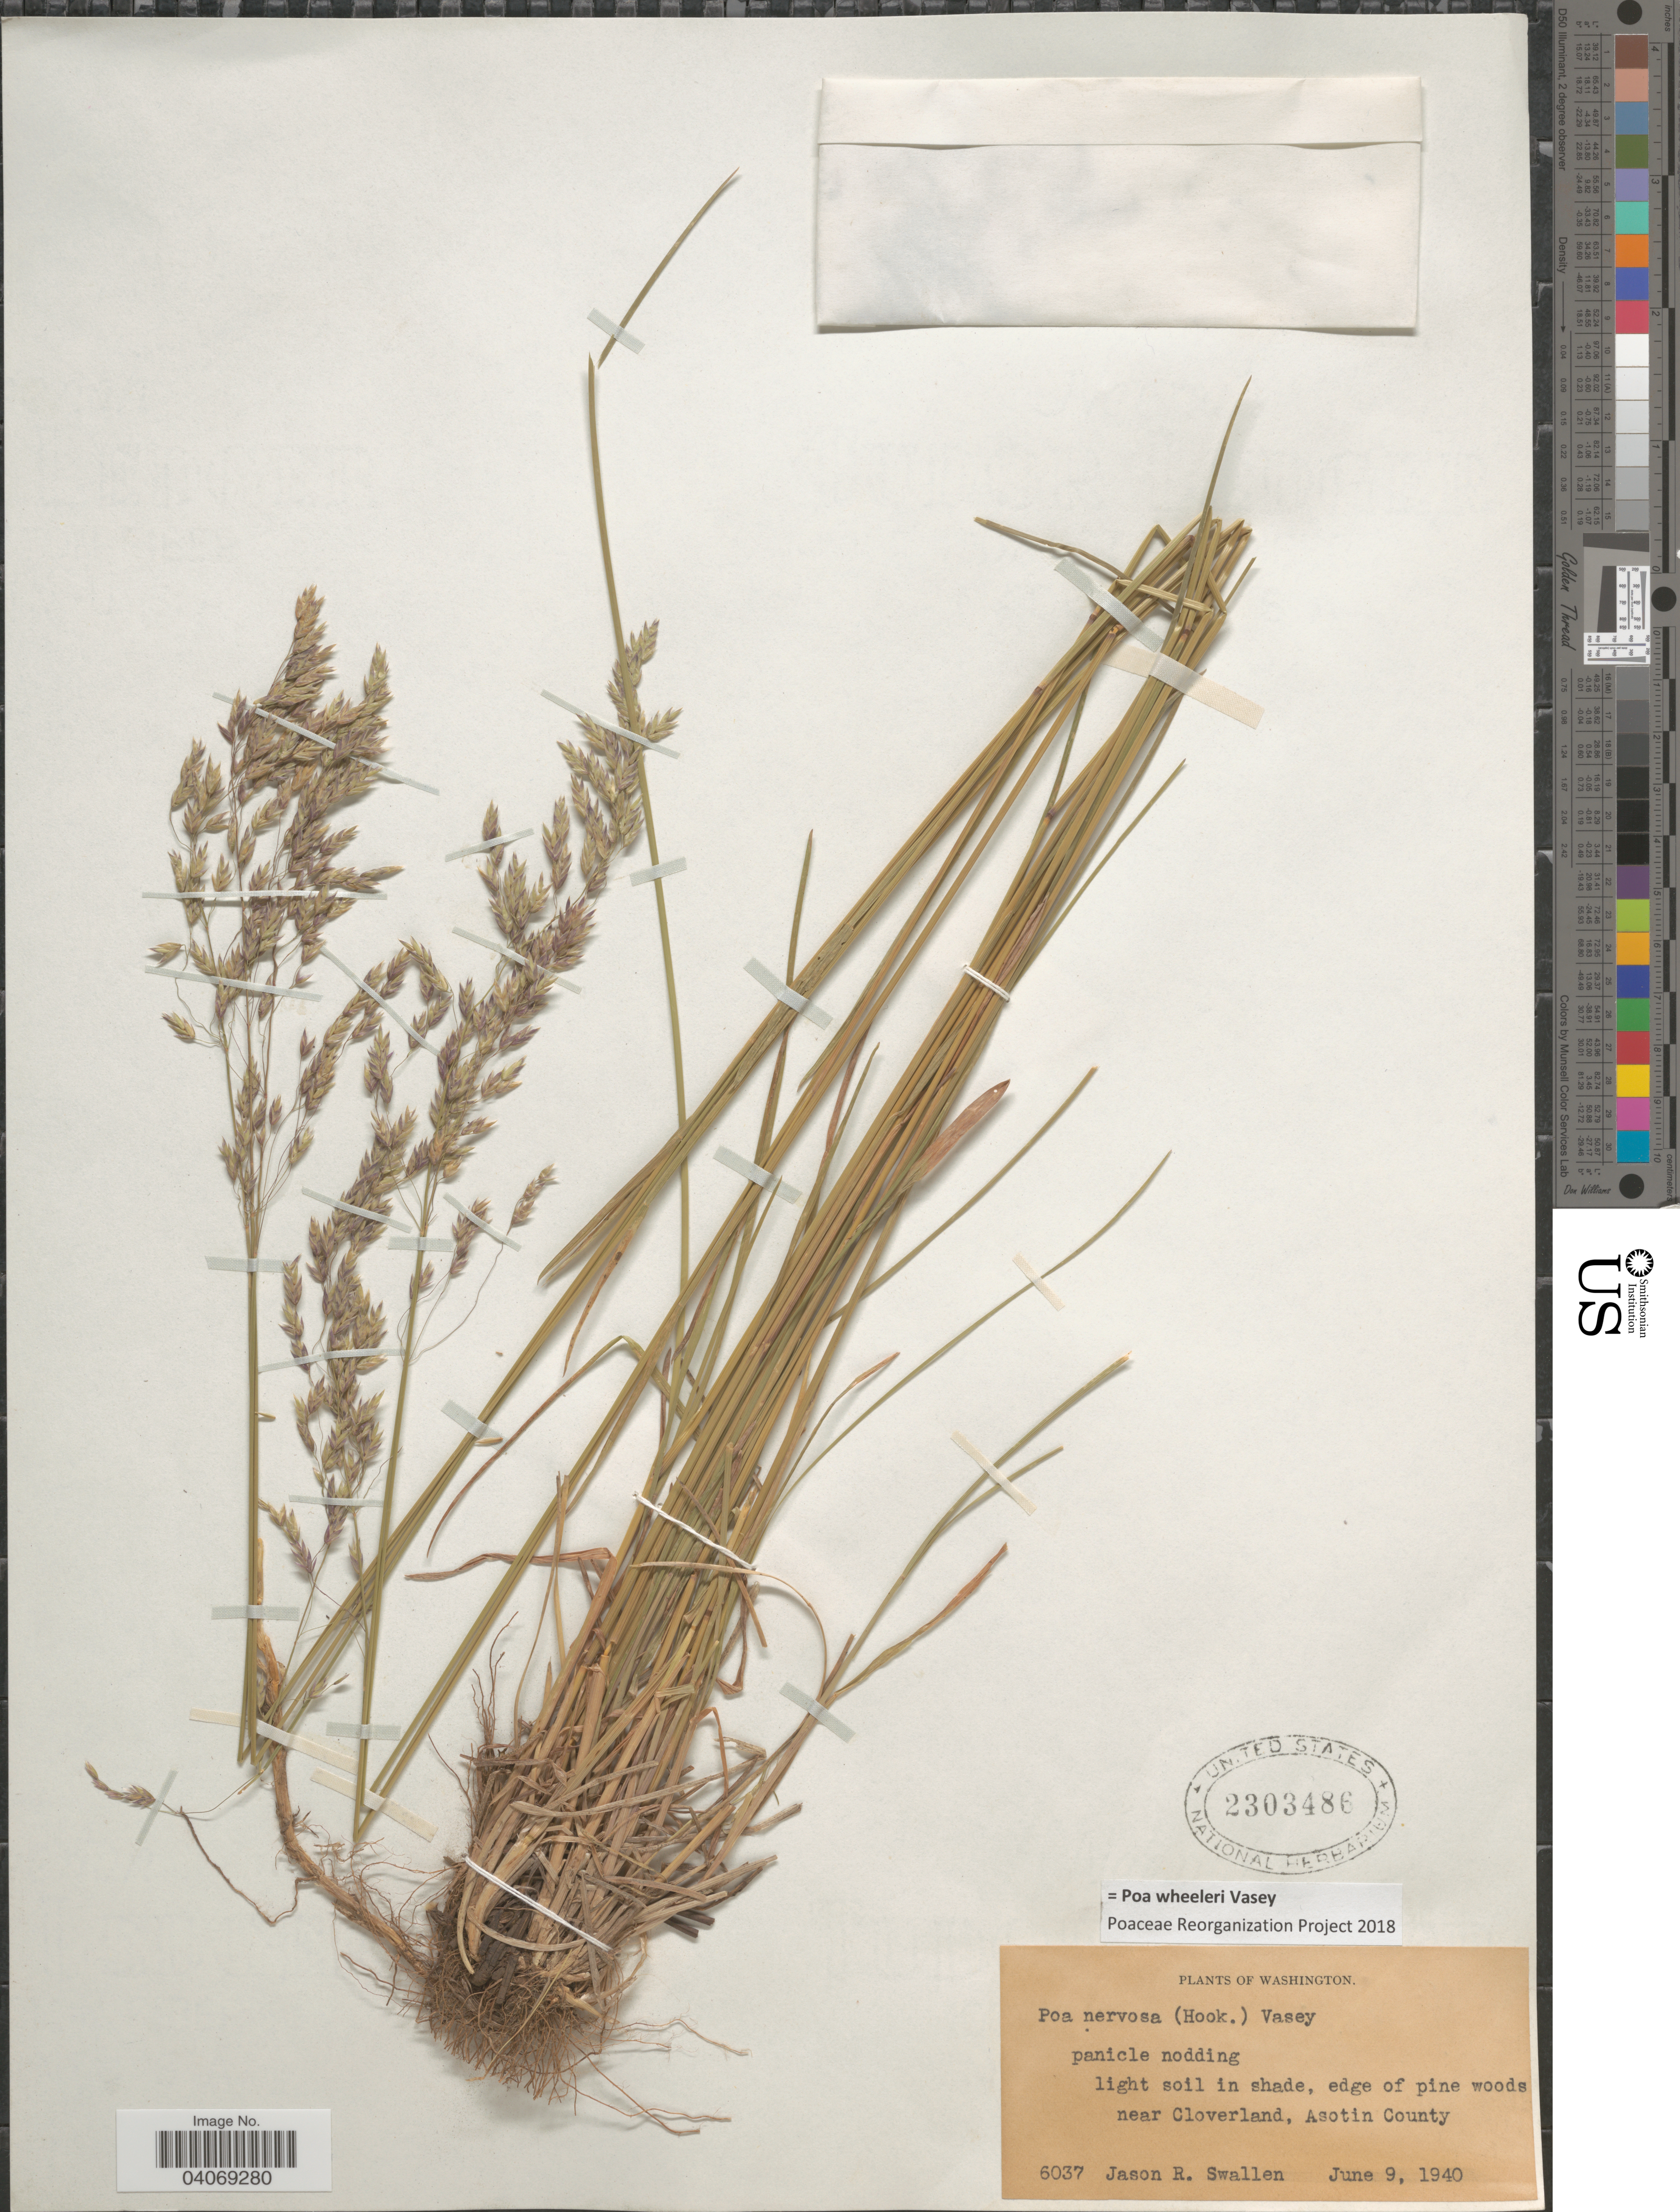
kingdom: Plantae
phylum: Tracheophyta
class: Liliopsida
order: Poales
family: Poaceae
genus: Poa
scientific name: Poa wheeleri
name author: Vasey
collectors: J. R. Swallen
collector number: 6037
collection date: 1940-06-09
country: United States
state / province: Washington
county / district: Asotin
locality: Panicle nodding. Light soil in shade, edge of pine woods near Cloverland, Asotin County.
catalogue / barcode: US 2303486